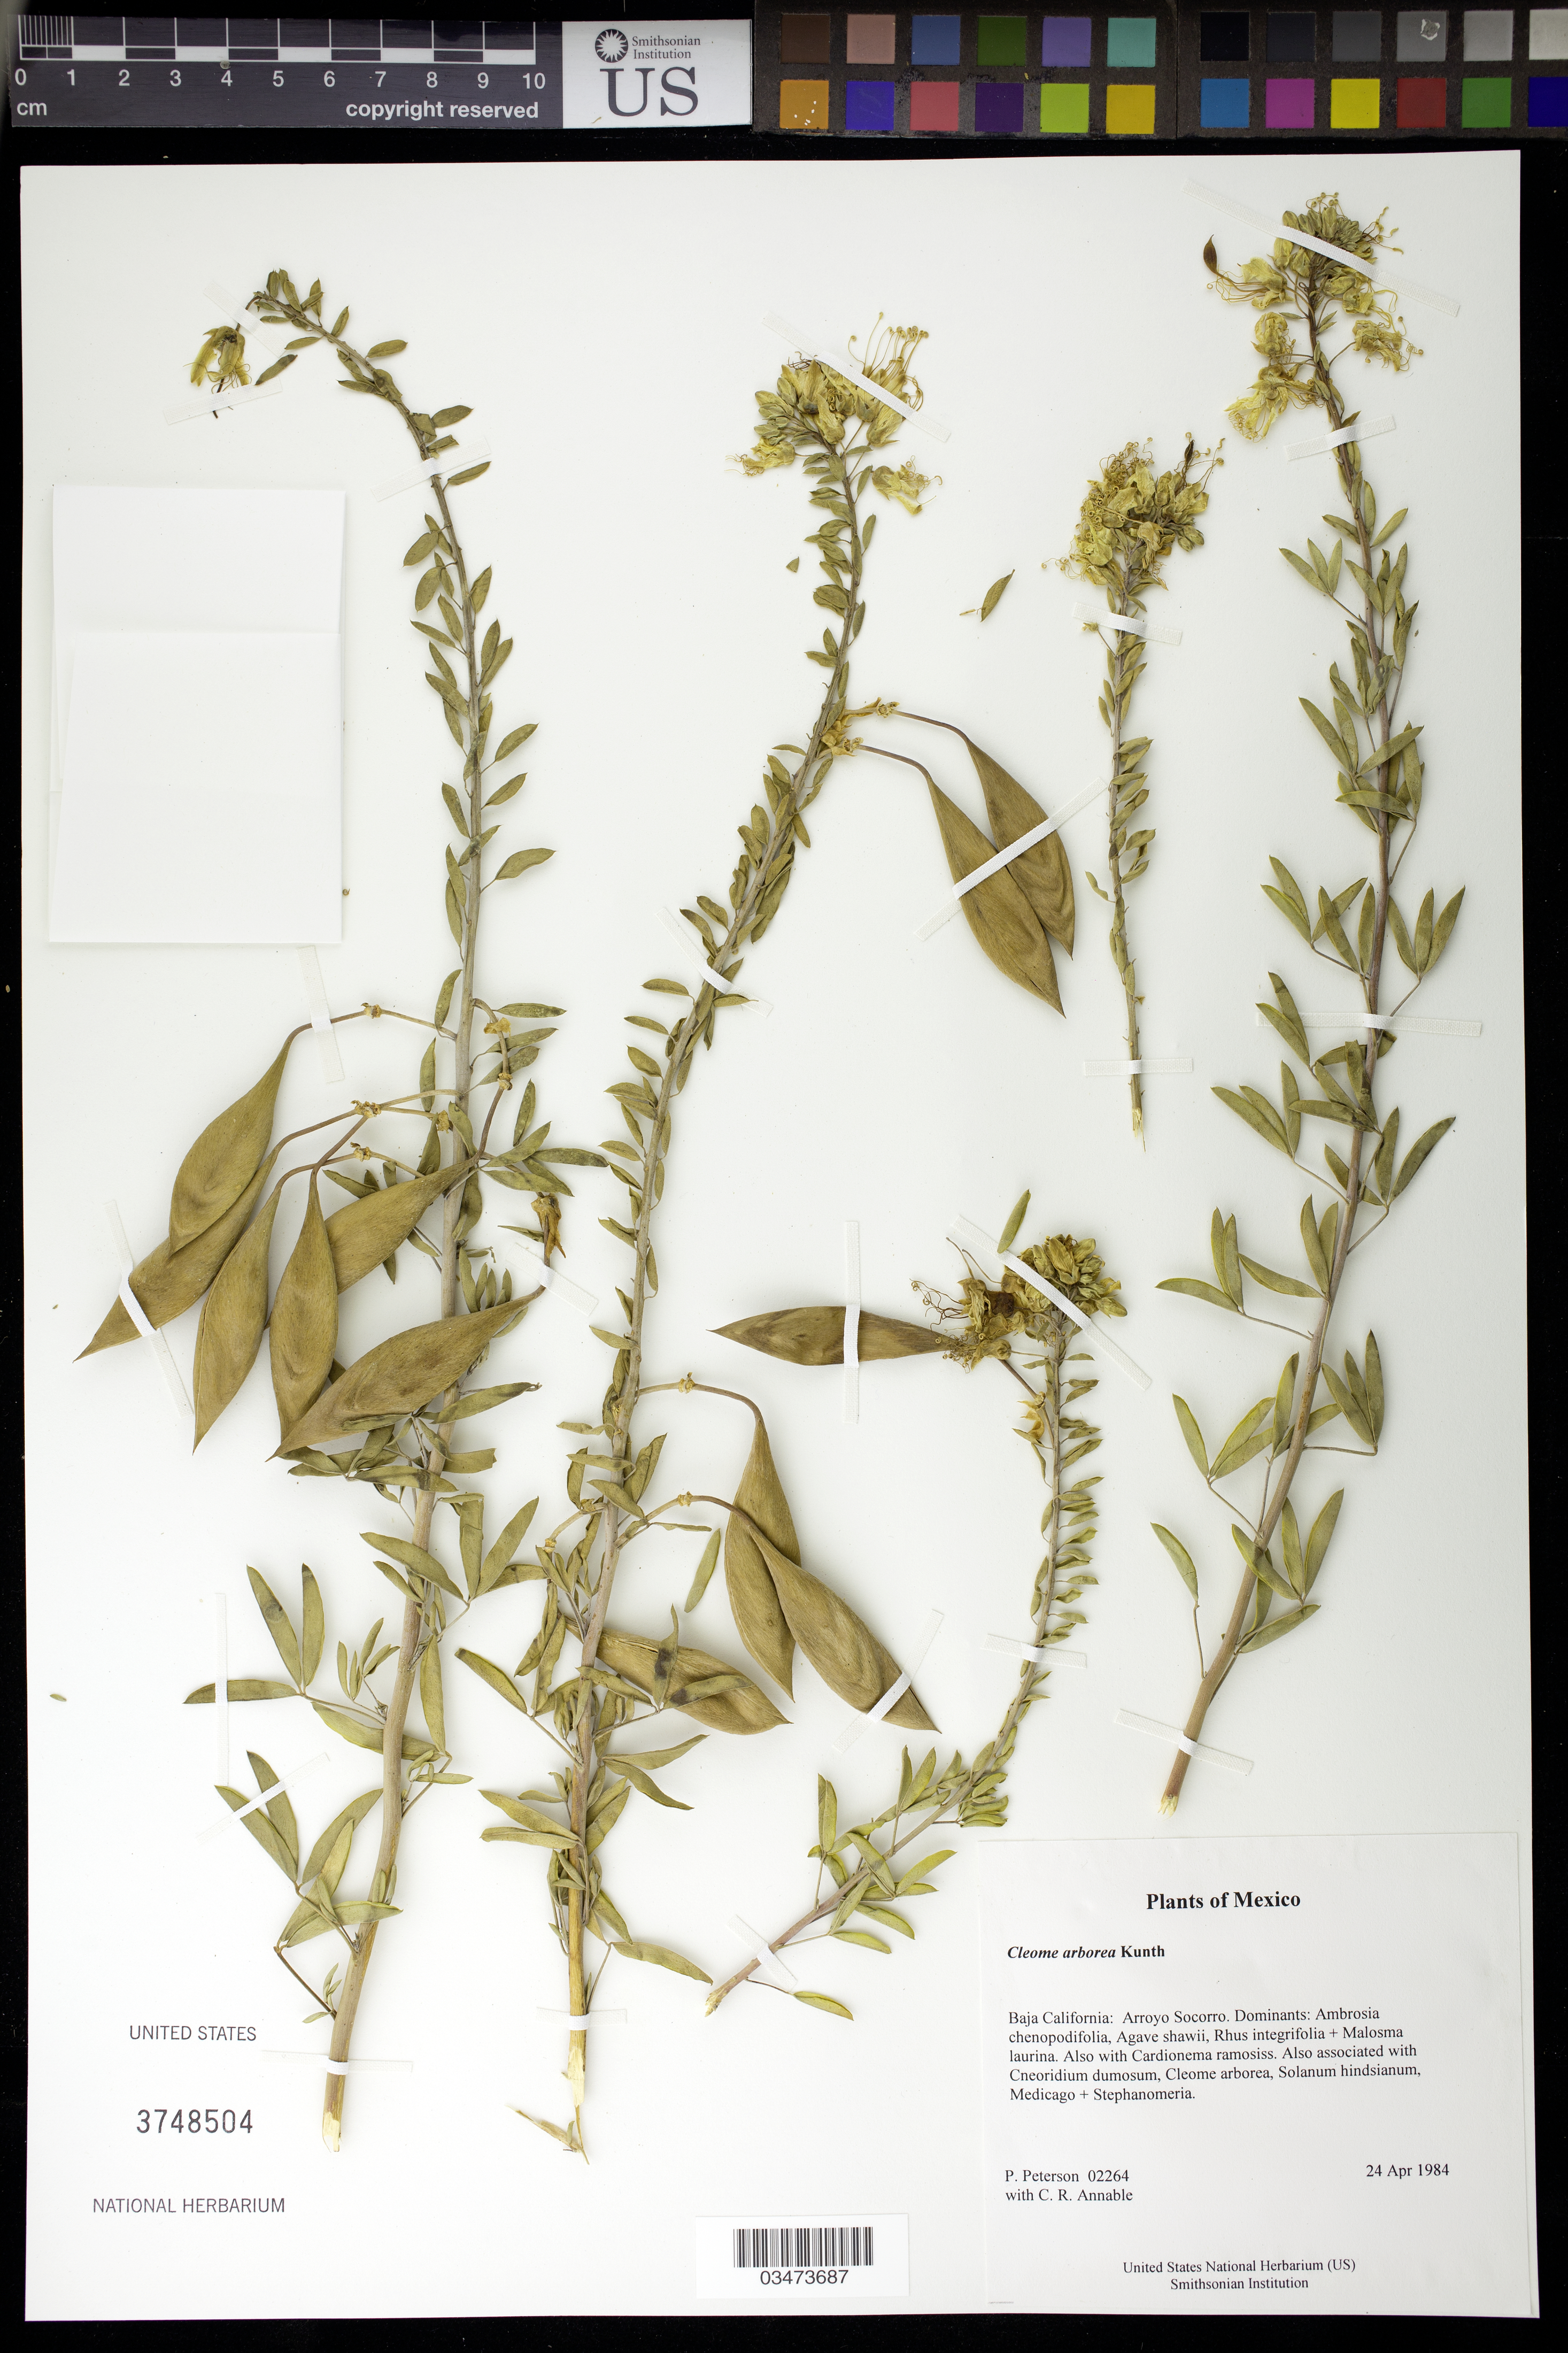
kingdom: Plantae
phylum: Tracheophyta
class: Magnoliopsida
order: Brassicales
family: Cleomaceae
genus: Cleomella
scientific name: Cleomella arborea var. angustata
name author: (Parish) Roalson & J.C. Hall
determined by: Strong, Mark T., (BOT), Smithsonian Institution - National Museum of Natural History (UNITED STATES)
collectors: P. M. Peterson & C. R. Annable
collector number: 02264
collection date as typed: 24 Apr 1984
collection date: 1984-04-24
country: Mexico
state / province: Baja California Norte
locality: Arroyo Socorro.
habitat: Dominants: Ambrosia chenopodifolia, Agave shawii, Rhus integrifolia + Malosma laurina. Also with Cardionema ramosiss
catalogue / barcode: US 3748504